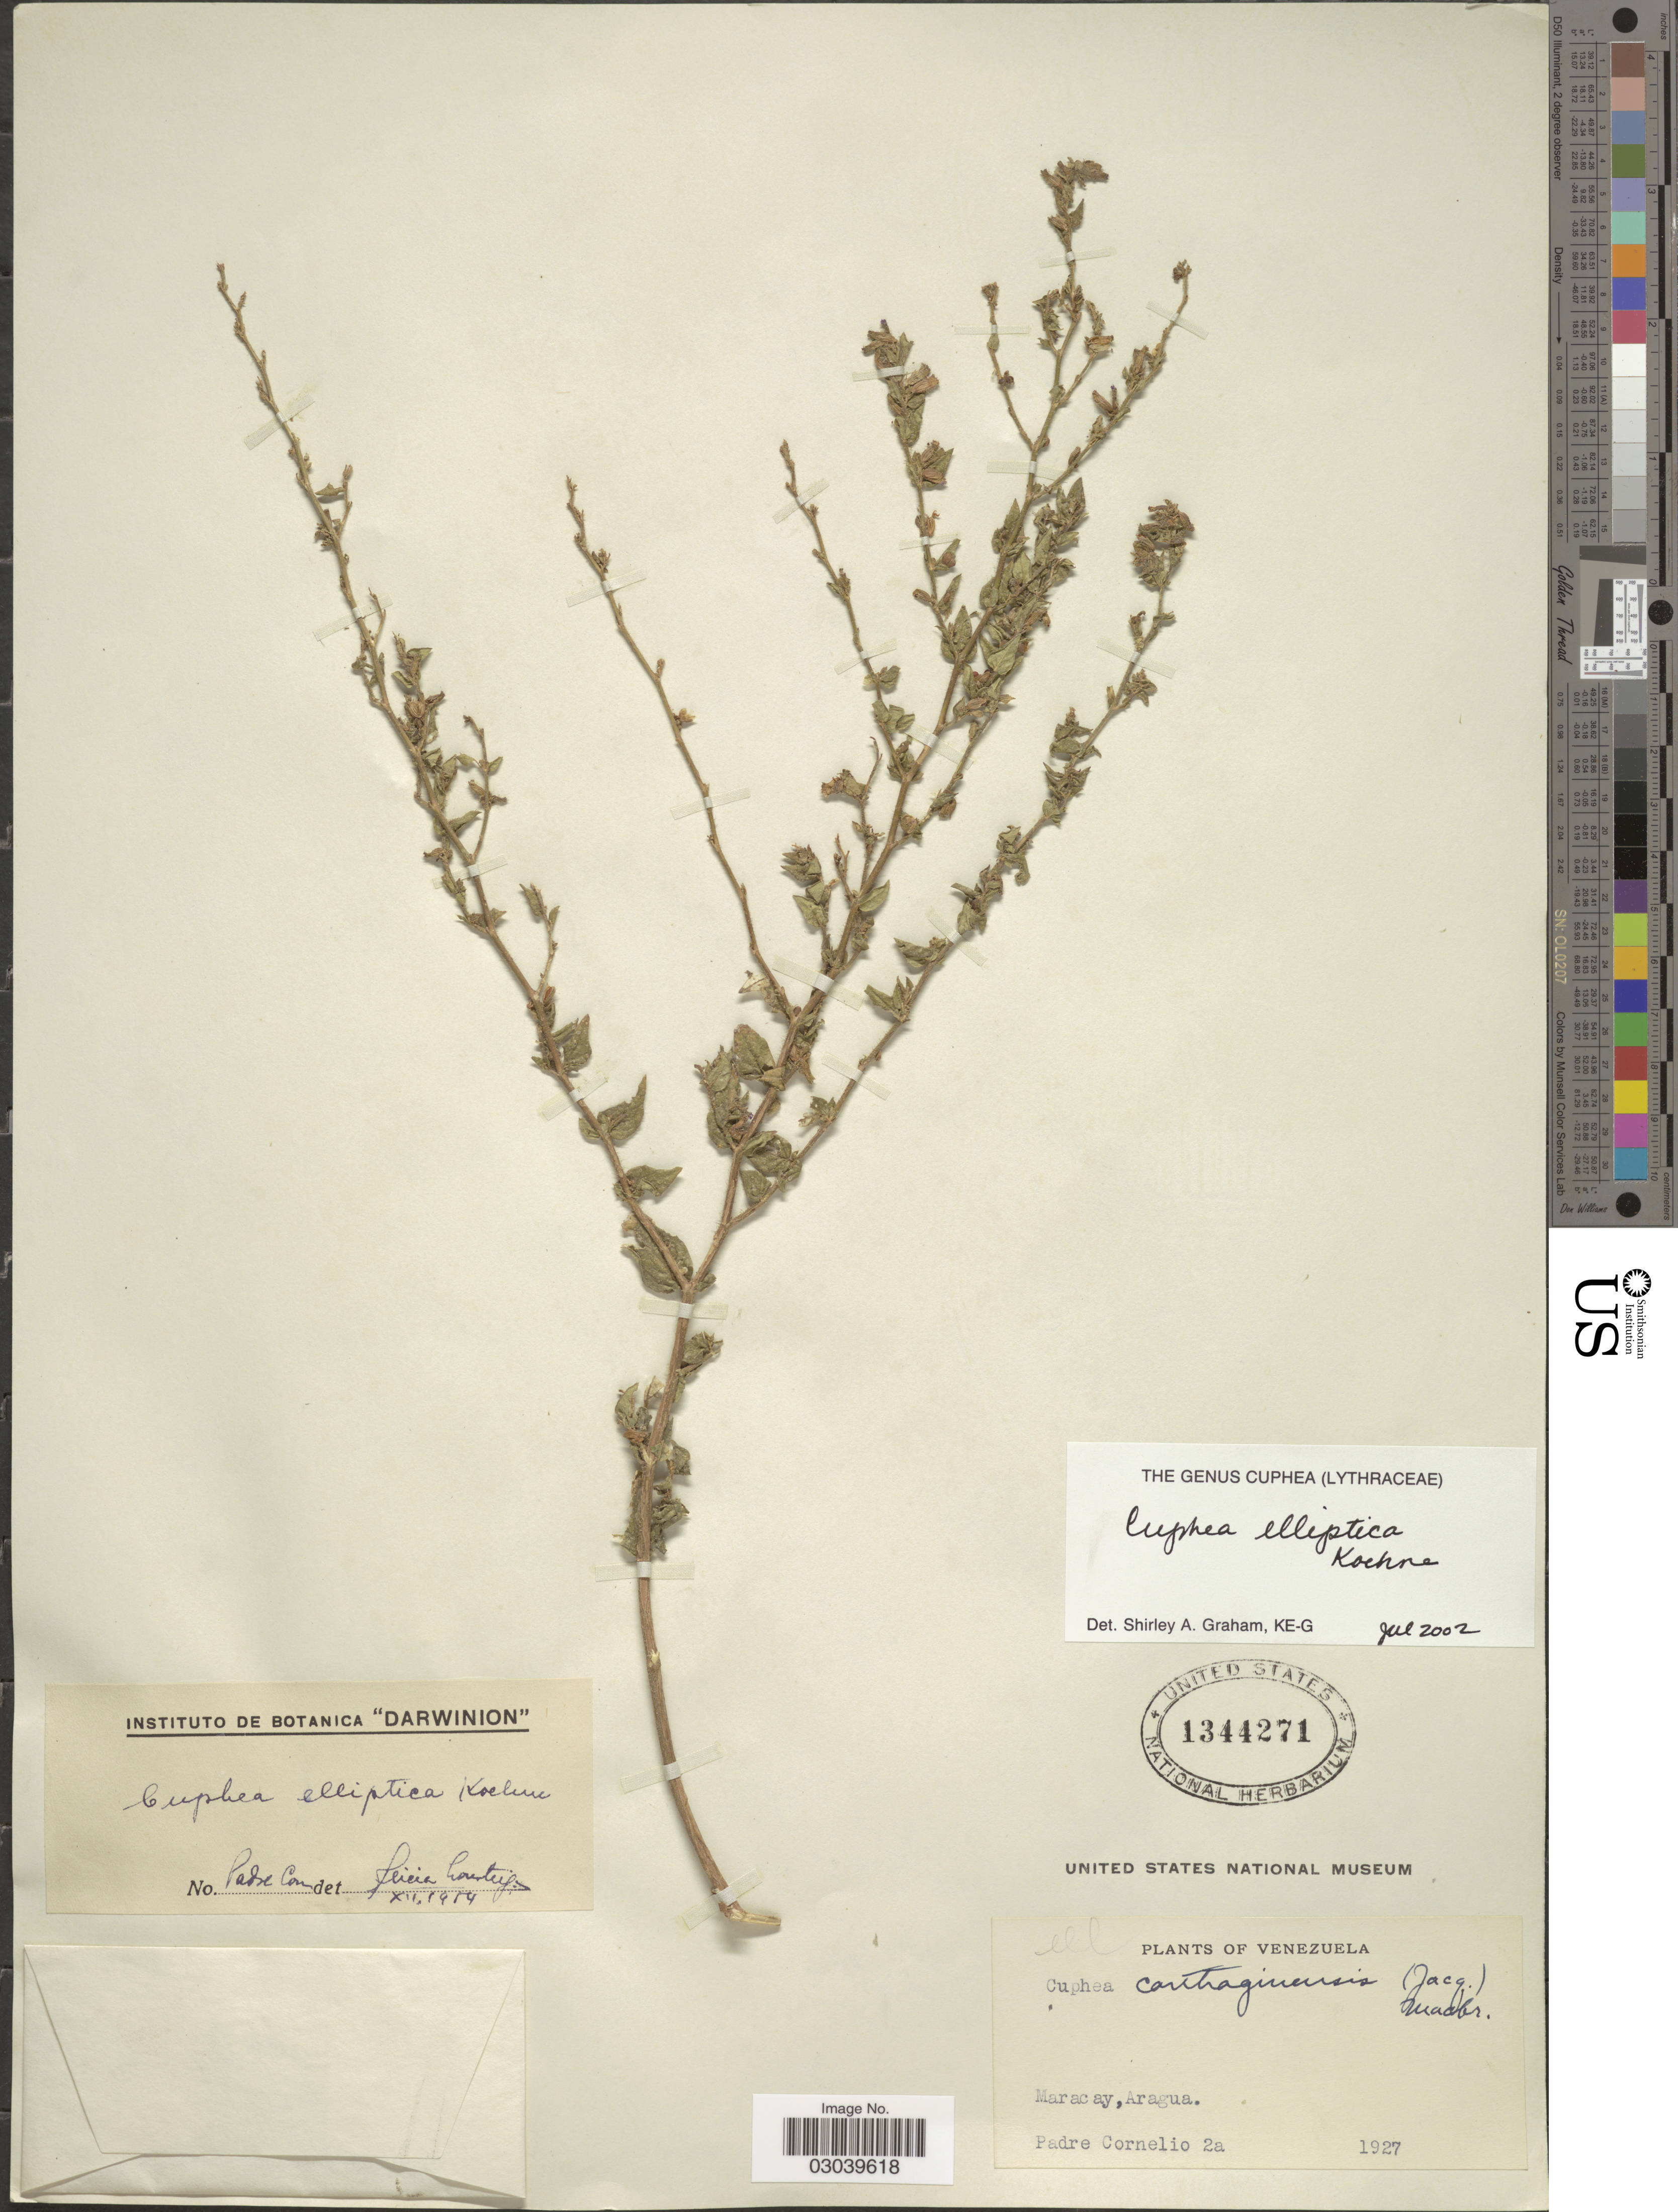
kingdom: Plantae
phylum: Tracheophyta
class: Magnoliopsida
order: Myrtales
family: Lythraceae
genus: Cuphea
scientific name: Cuphea elliptica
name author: Koehne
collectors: P. Cornelio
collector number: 2a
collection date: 1927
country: Venezuela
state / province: Aragua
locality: Maracay.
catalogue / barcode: US 1344271